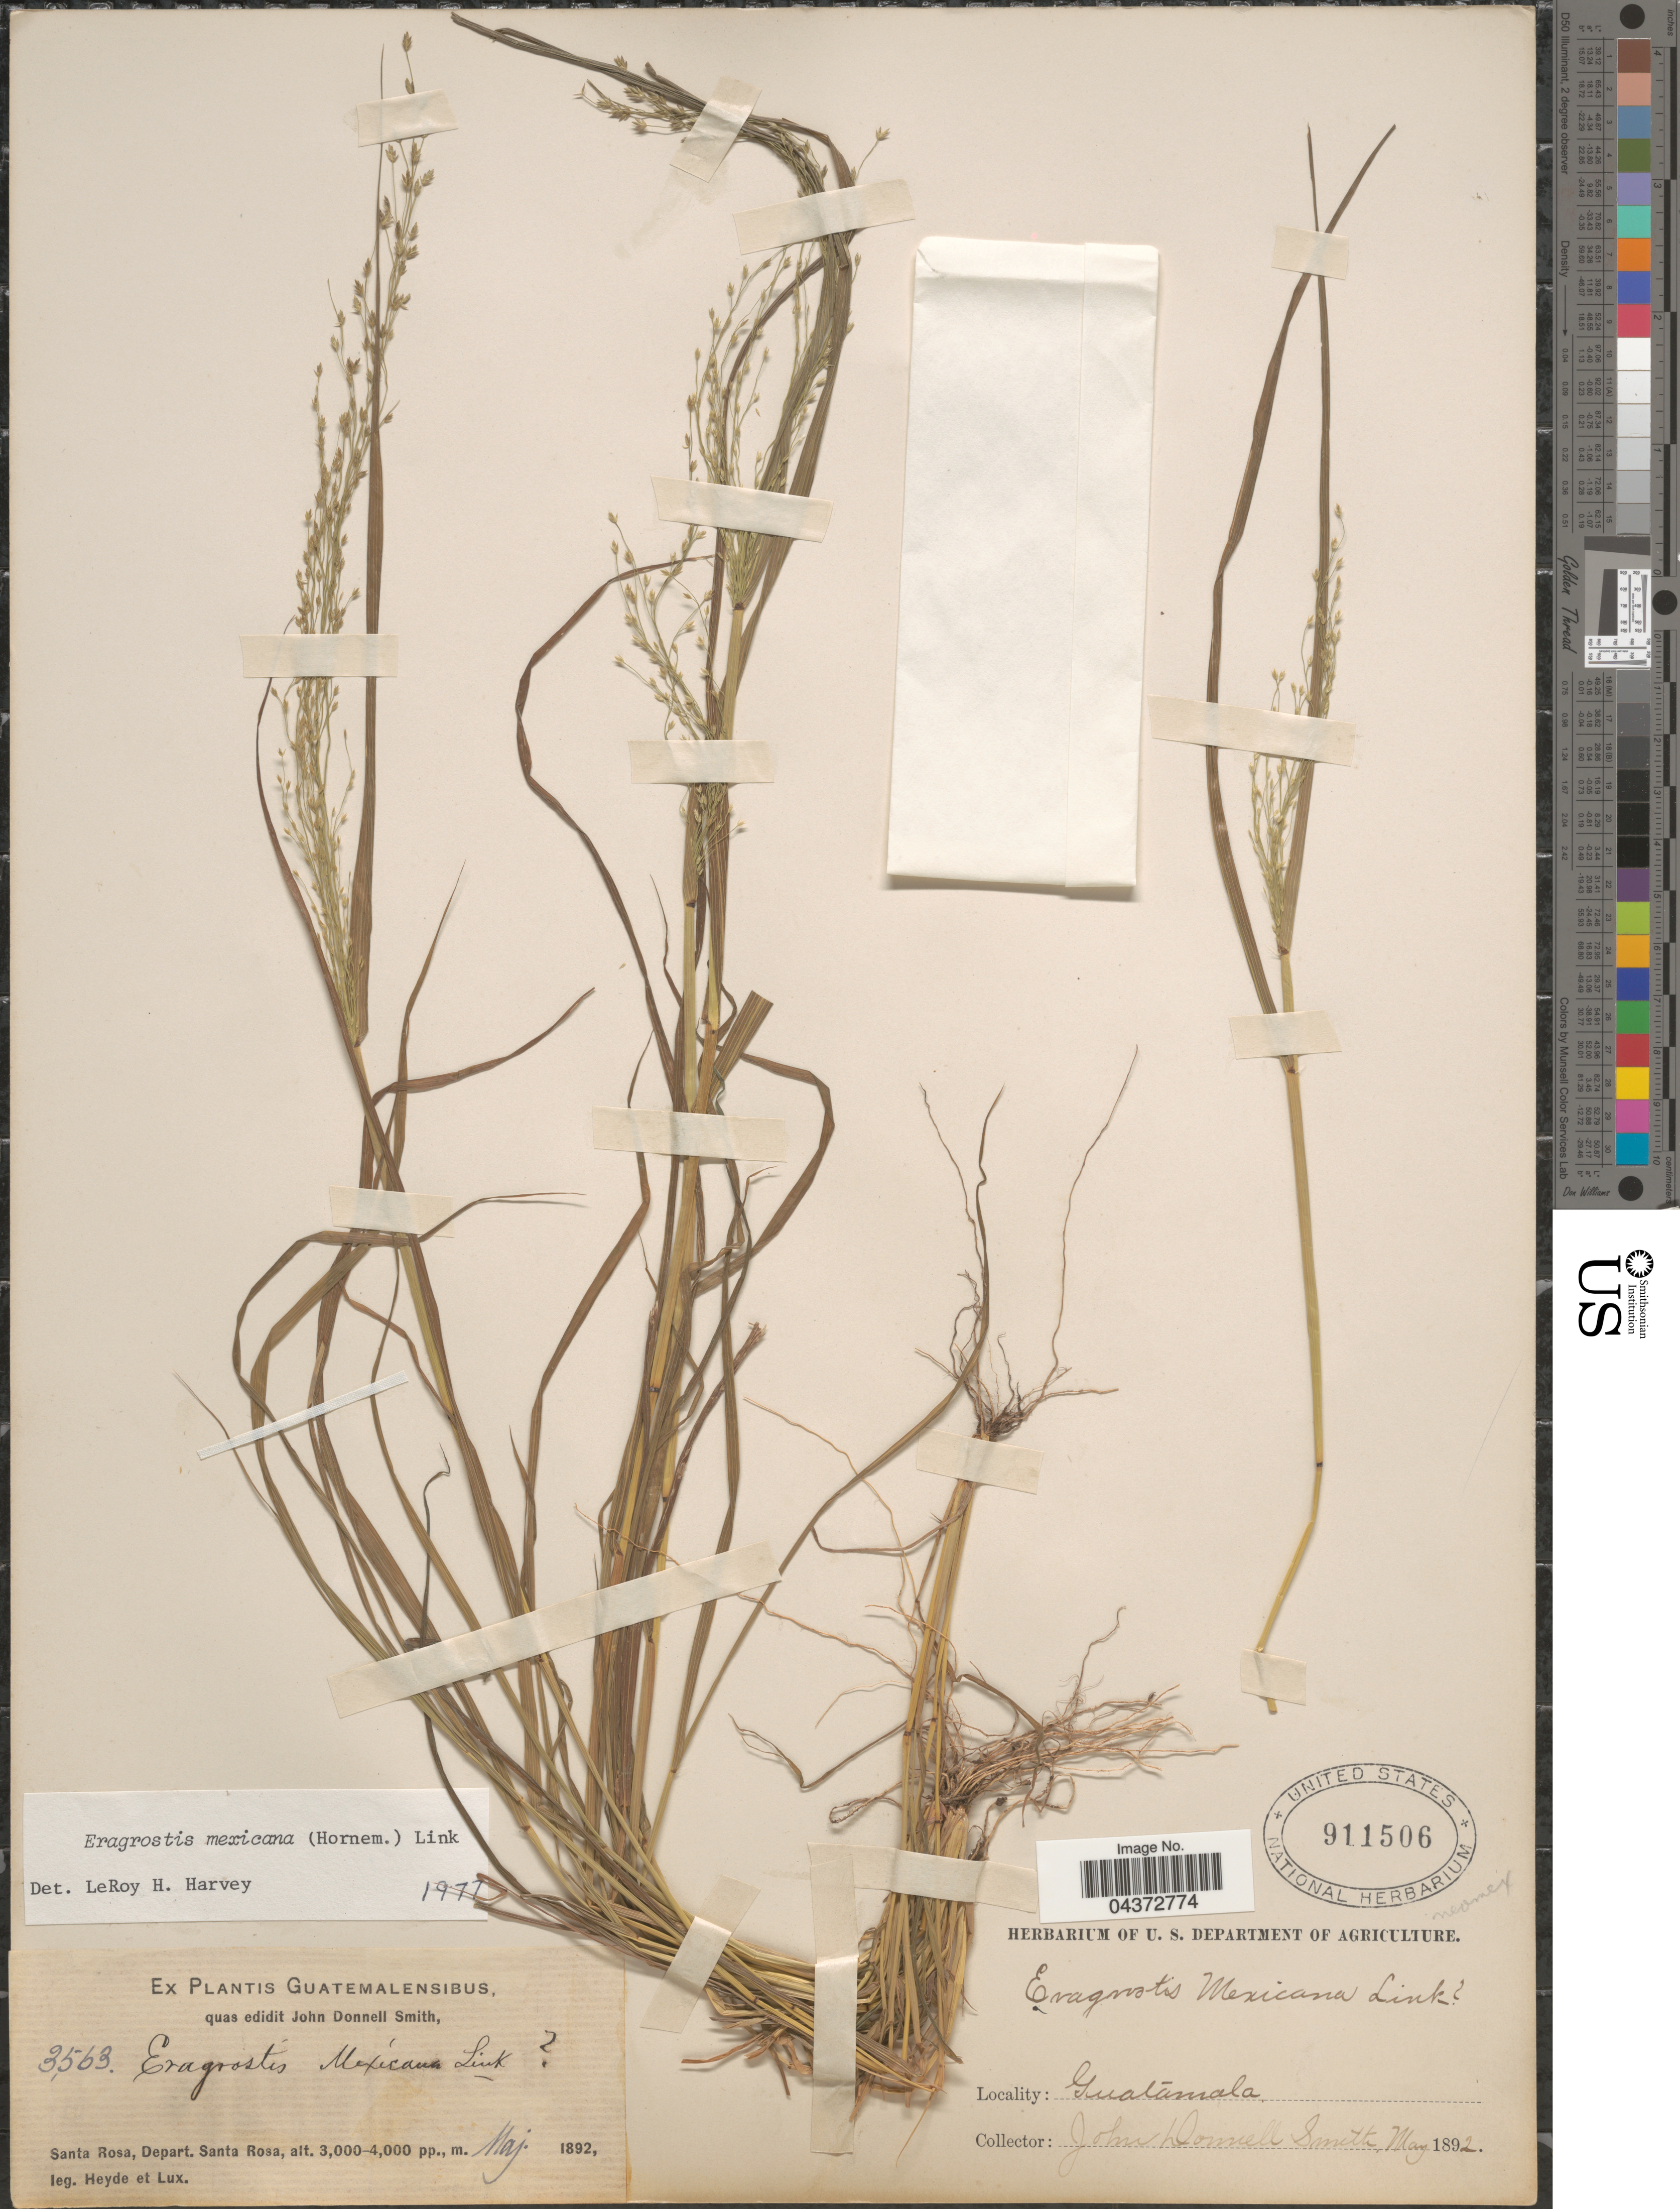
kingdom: Plantae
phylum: Tracheophyta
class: Liliopsida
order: Poales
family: Poaceae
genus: Eragrostis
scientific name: Eragrostis mexicana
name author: (Hornem.) Link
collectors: Heyde, Lux & J. Donnell Smith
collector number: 3563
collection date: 1892-05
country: Guatemala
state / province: Santa Rosa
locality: Santa Rosa, Depart. Santa Rosa.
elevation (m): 914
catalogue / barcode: US 911506